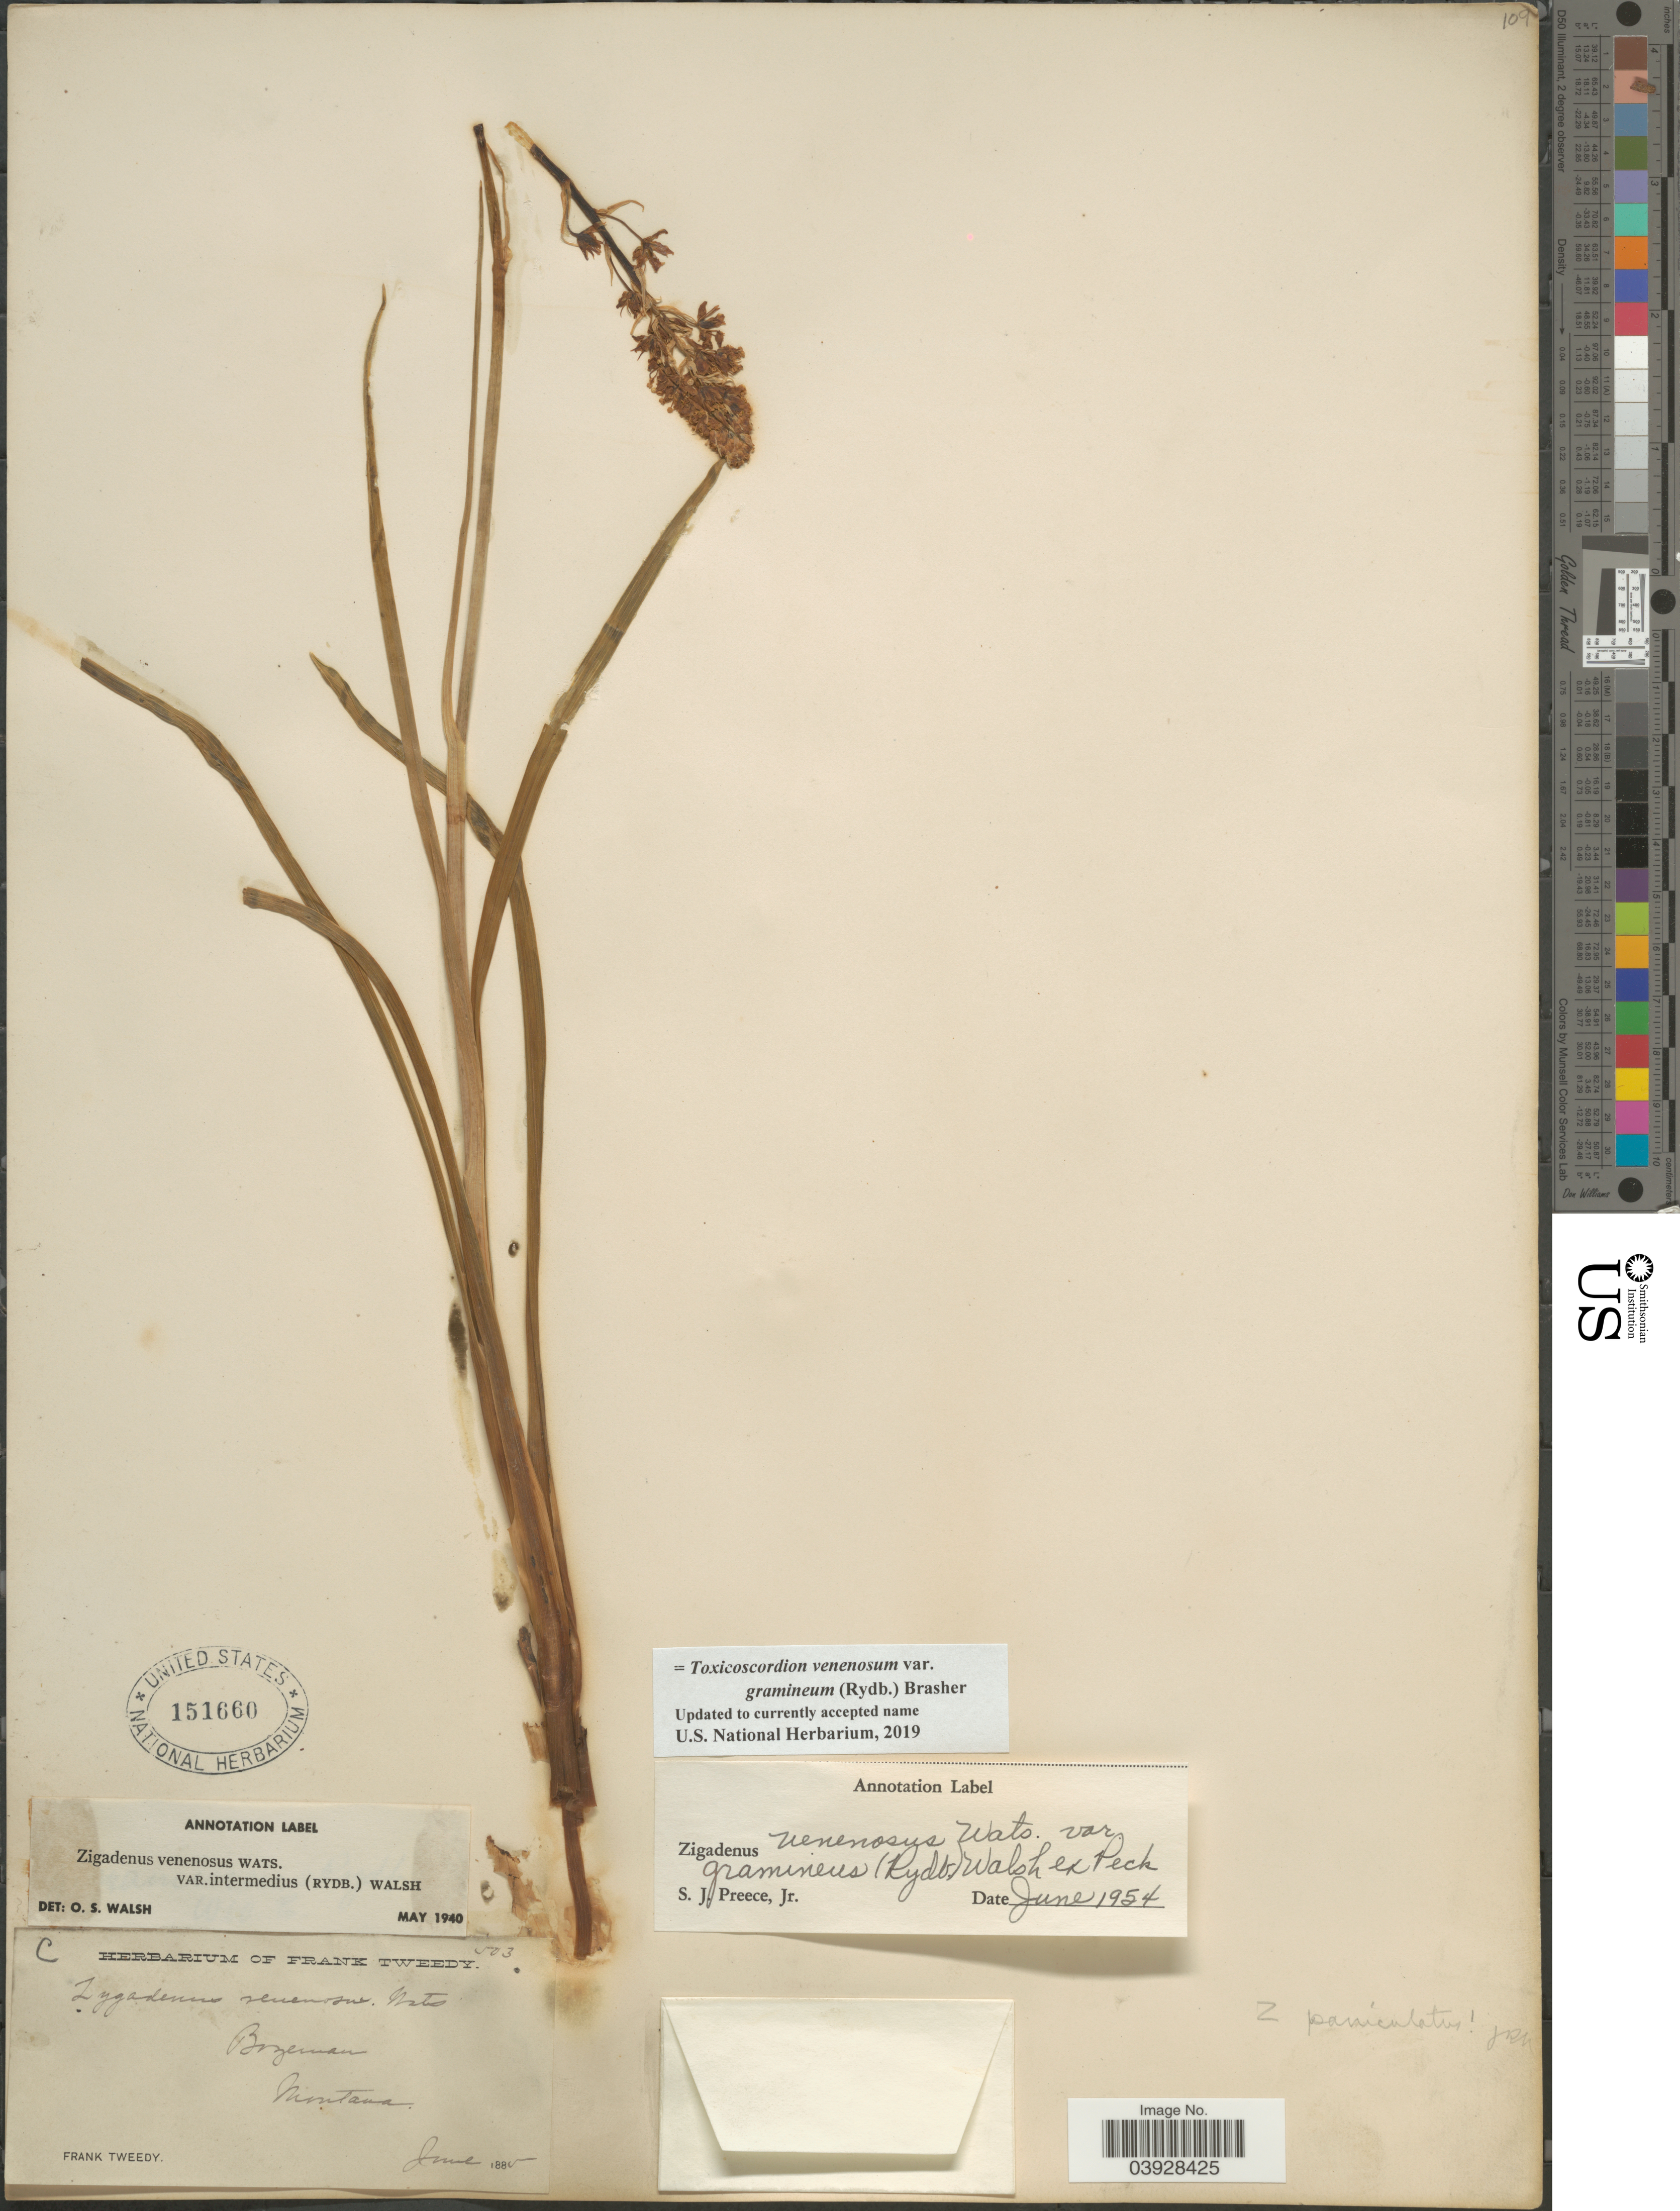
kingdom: Plantae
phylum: Tracheophyta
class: Liliopsida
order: Liliales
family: Melanthiaceae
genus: Toxicoscordion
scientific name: Toxicoscordion venenosum var. gramineum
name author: (Rydb.) Brasher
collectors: F. Tweedy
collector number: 503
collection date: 1885-06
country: United States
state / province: Montana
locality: Bozeman.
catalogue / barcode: US 151660